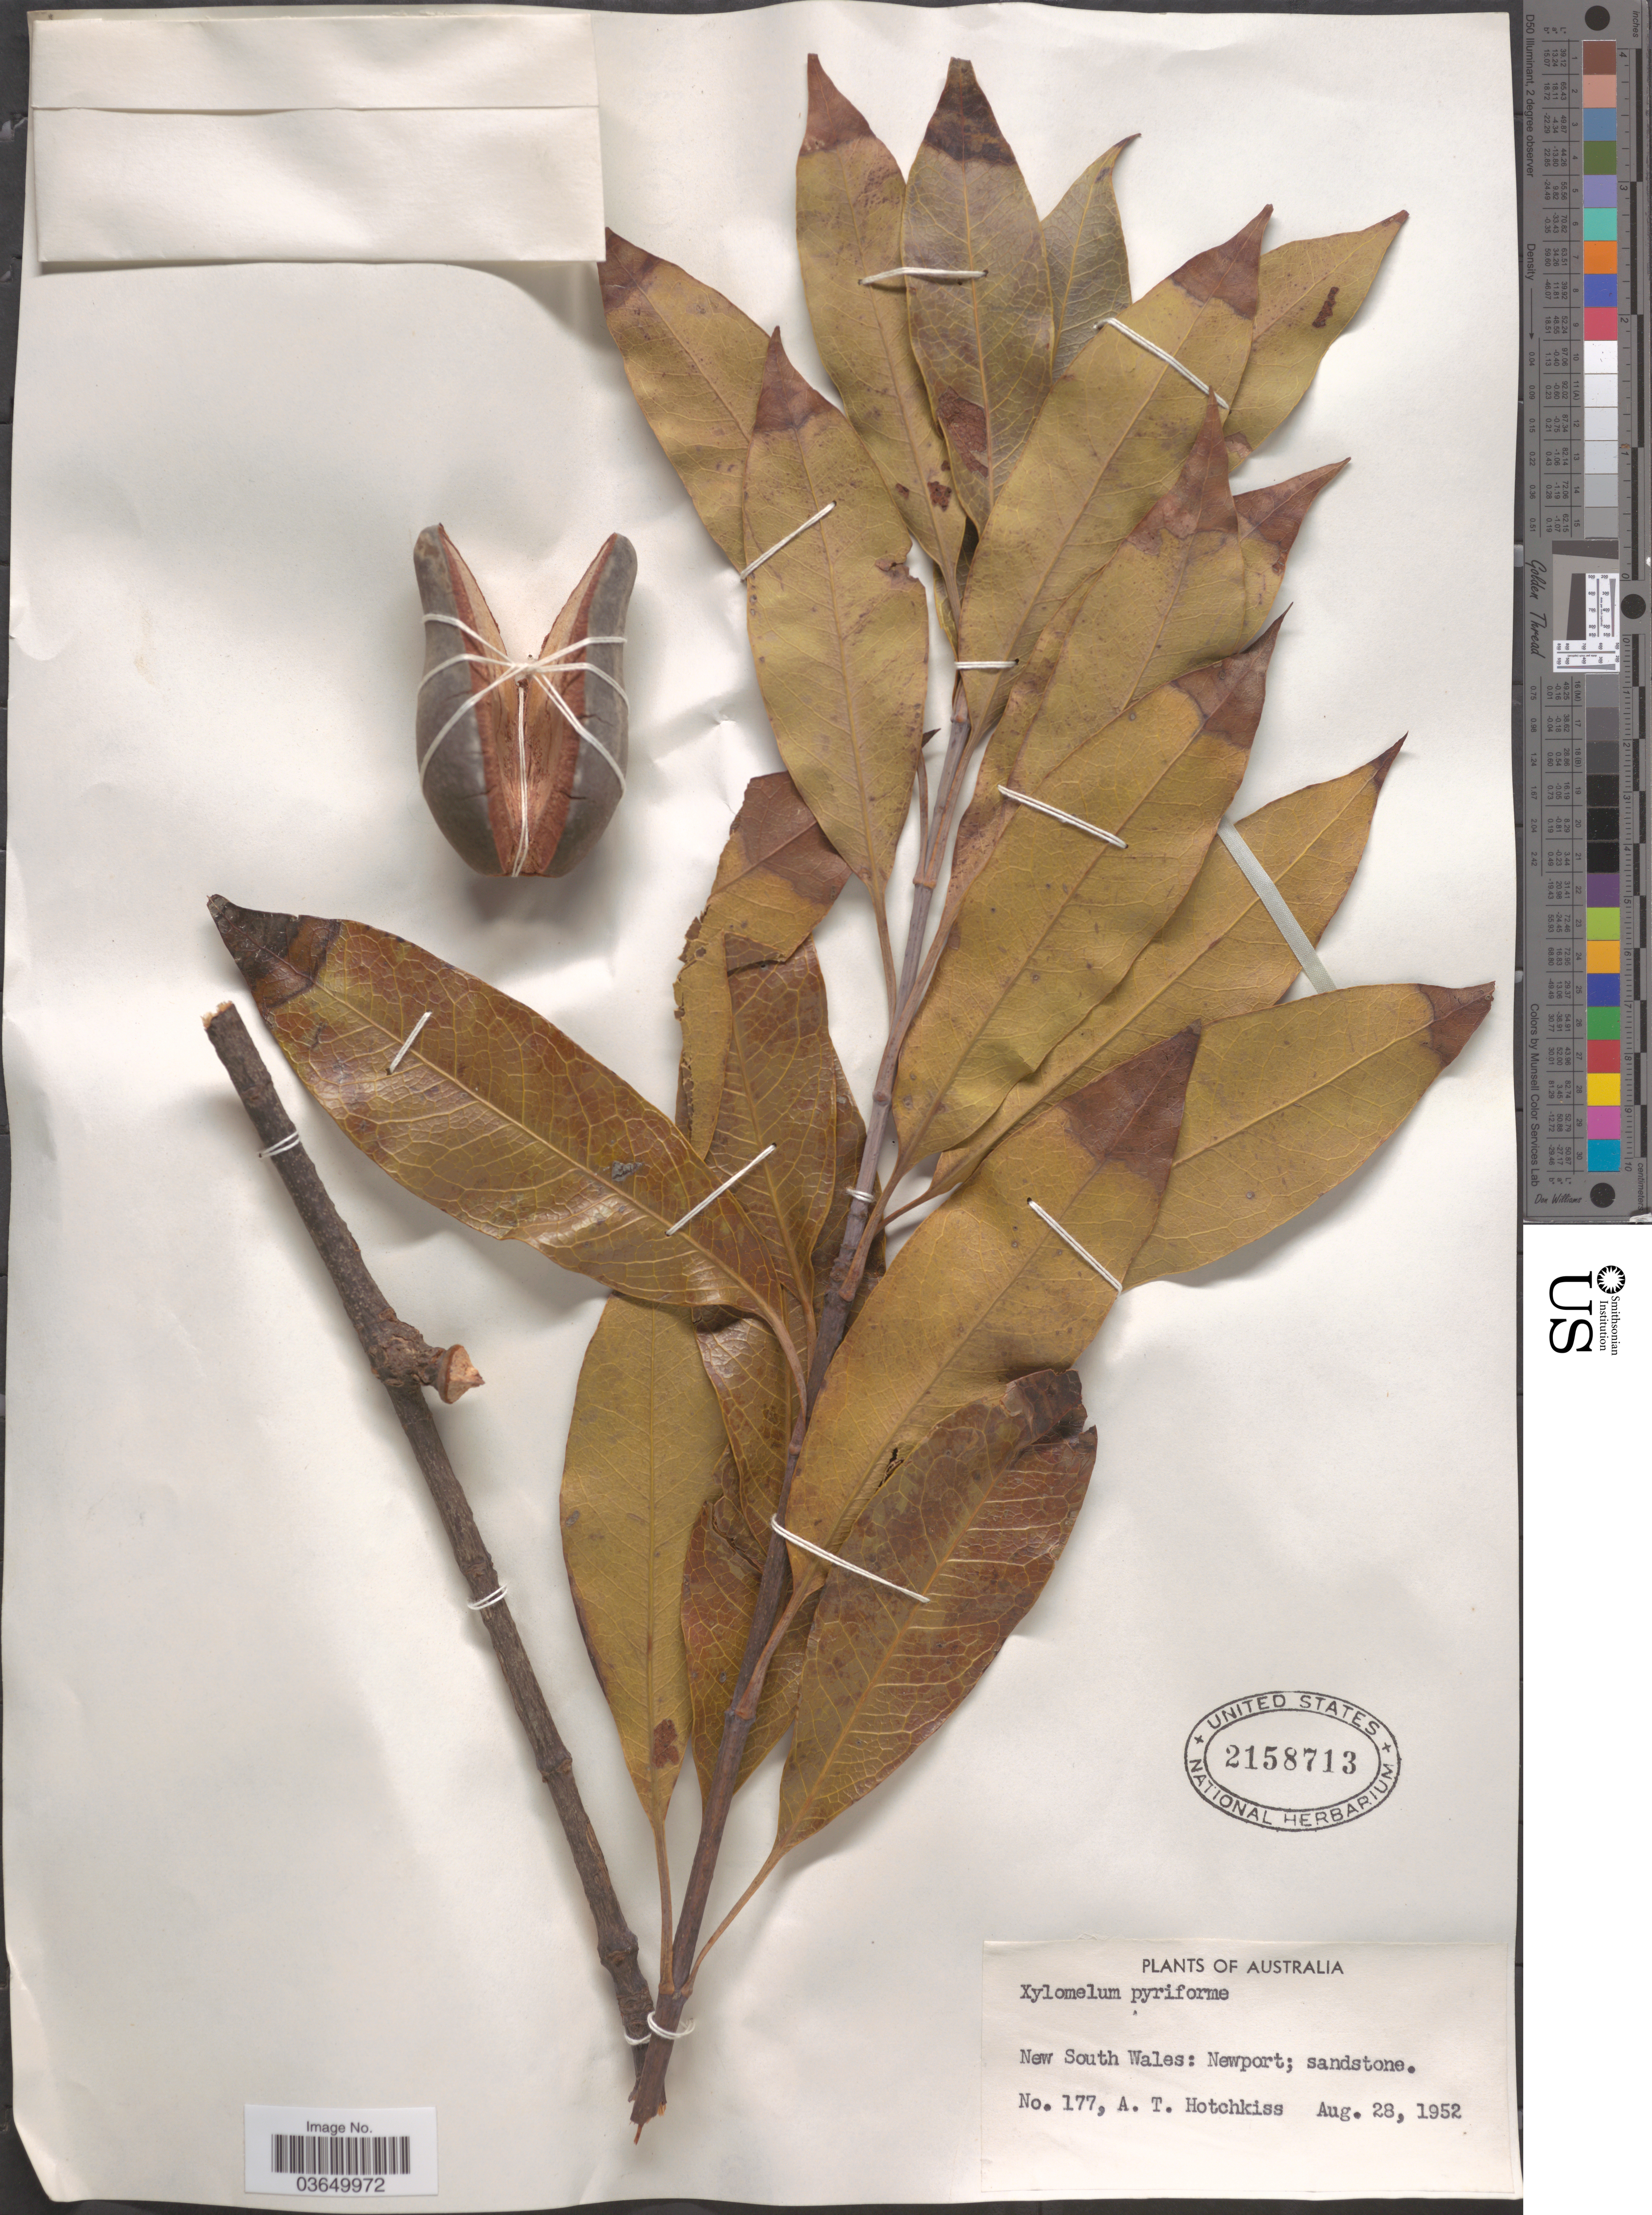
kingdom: Plantae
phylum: Tracheophyta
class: Magnoliopsida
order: Proteales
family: Proteaceae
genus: Xylomelum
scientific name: Xylomelum sp.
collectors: A. Hotchkiss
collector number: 177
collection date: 1952-08-28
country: Australia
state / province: New South Wales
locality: Newport.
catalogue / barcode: US 2158713